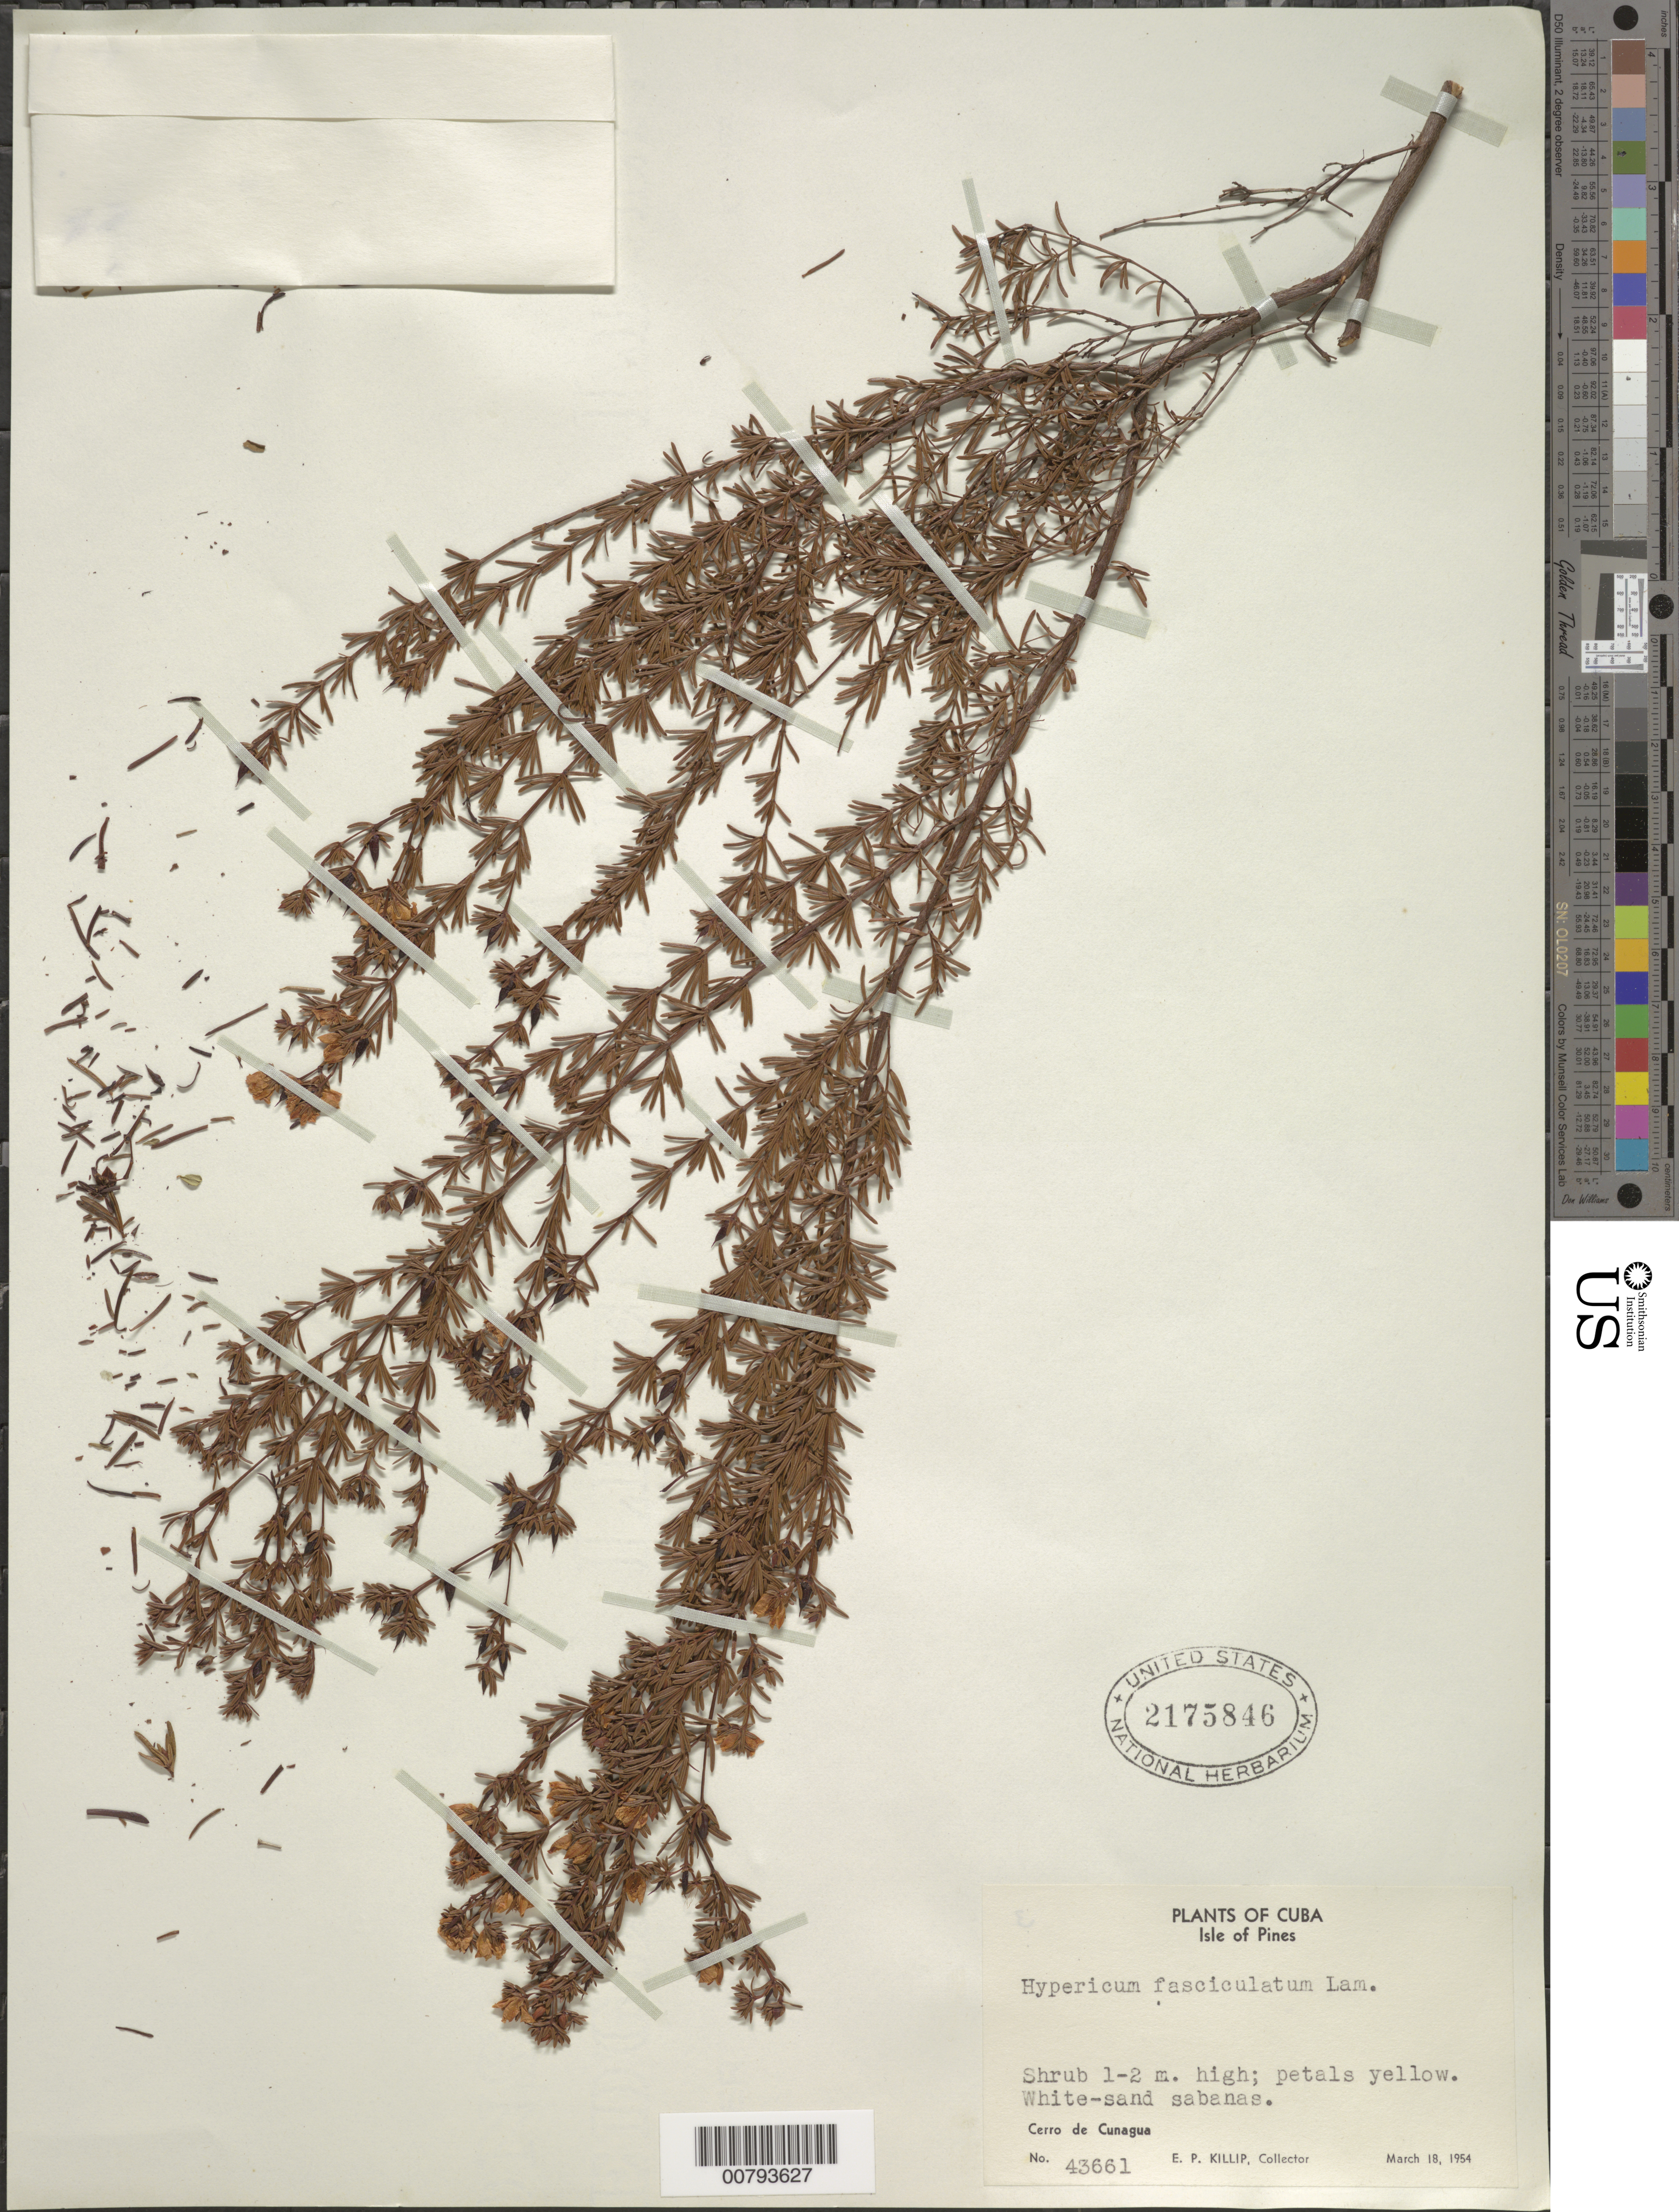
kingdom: Plantae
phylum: Tracheophyta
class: Magnoliopsida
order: Malpighiales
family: Hypericaceae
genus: Hypericum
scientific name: Hypericum fasciculatum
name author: Lam.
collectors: E. P. Killip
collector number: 43661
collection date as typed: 18 Mar 1954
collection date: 1954-03-18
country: Cuba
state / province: Isla de La Juventud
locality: Cerro de Cunagua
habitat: White sand savannas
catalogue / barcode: US 2175846